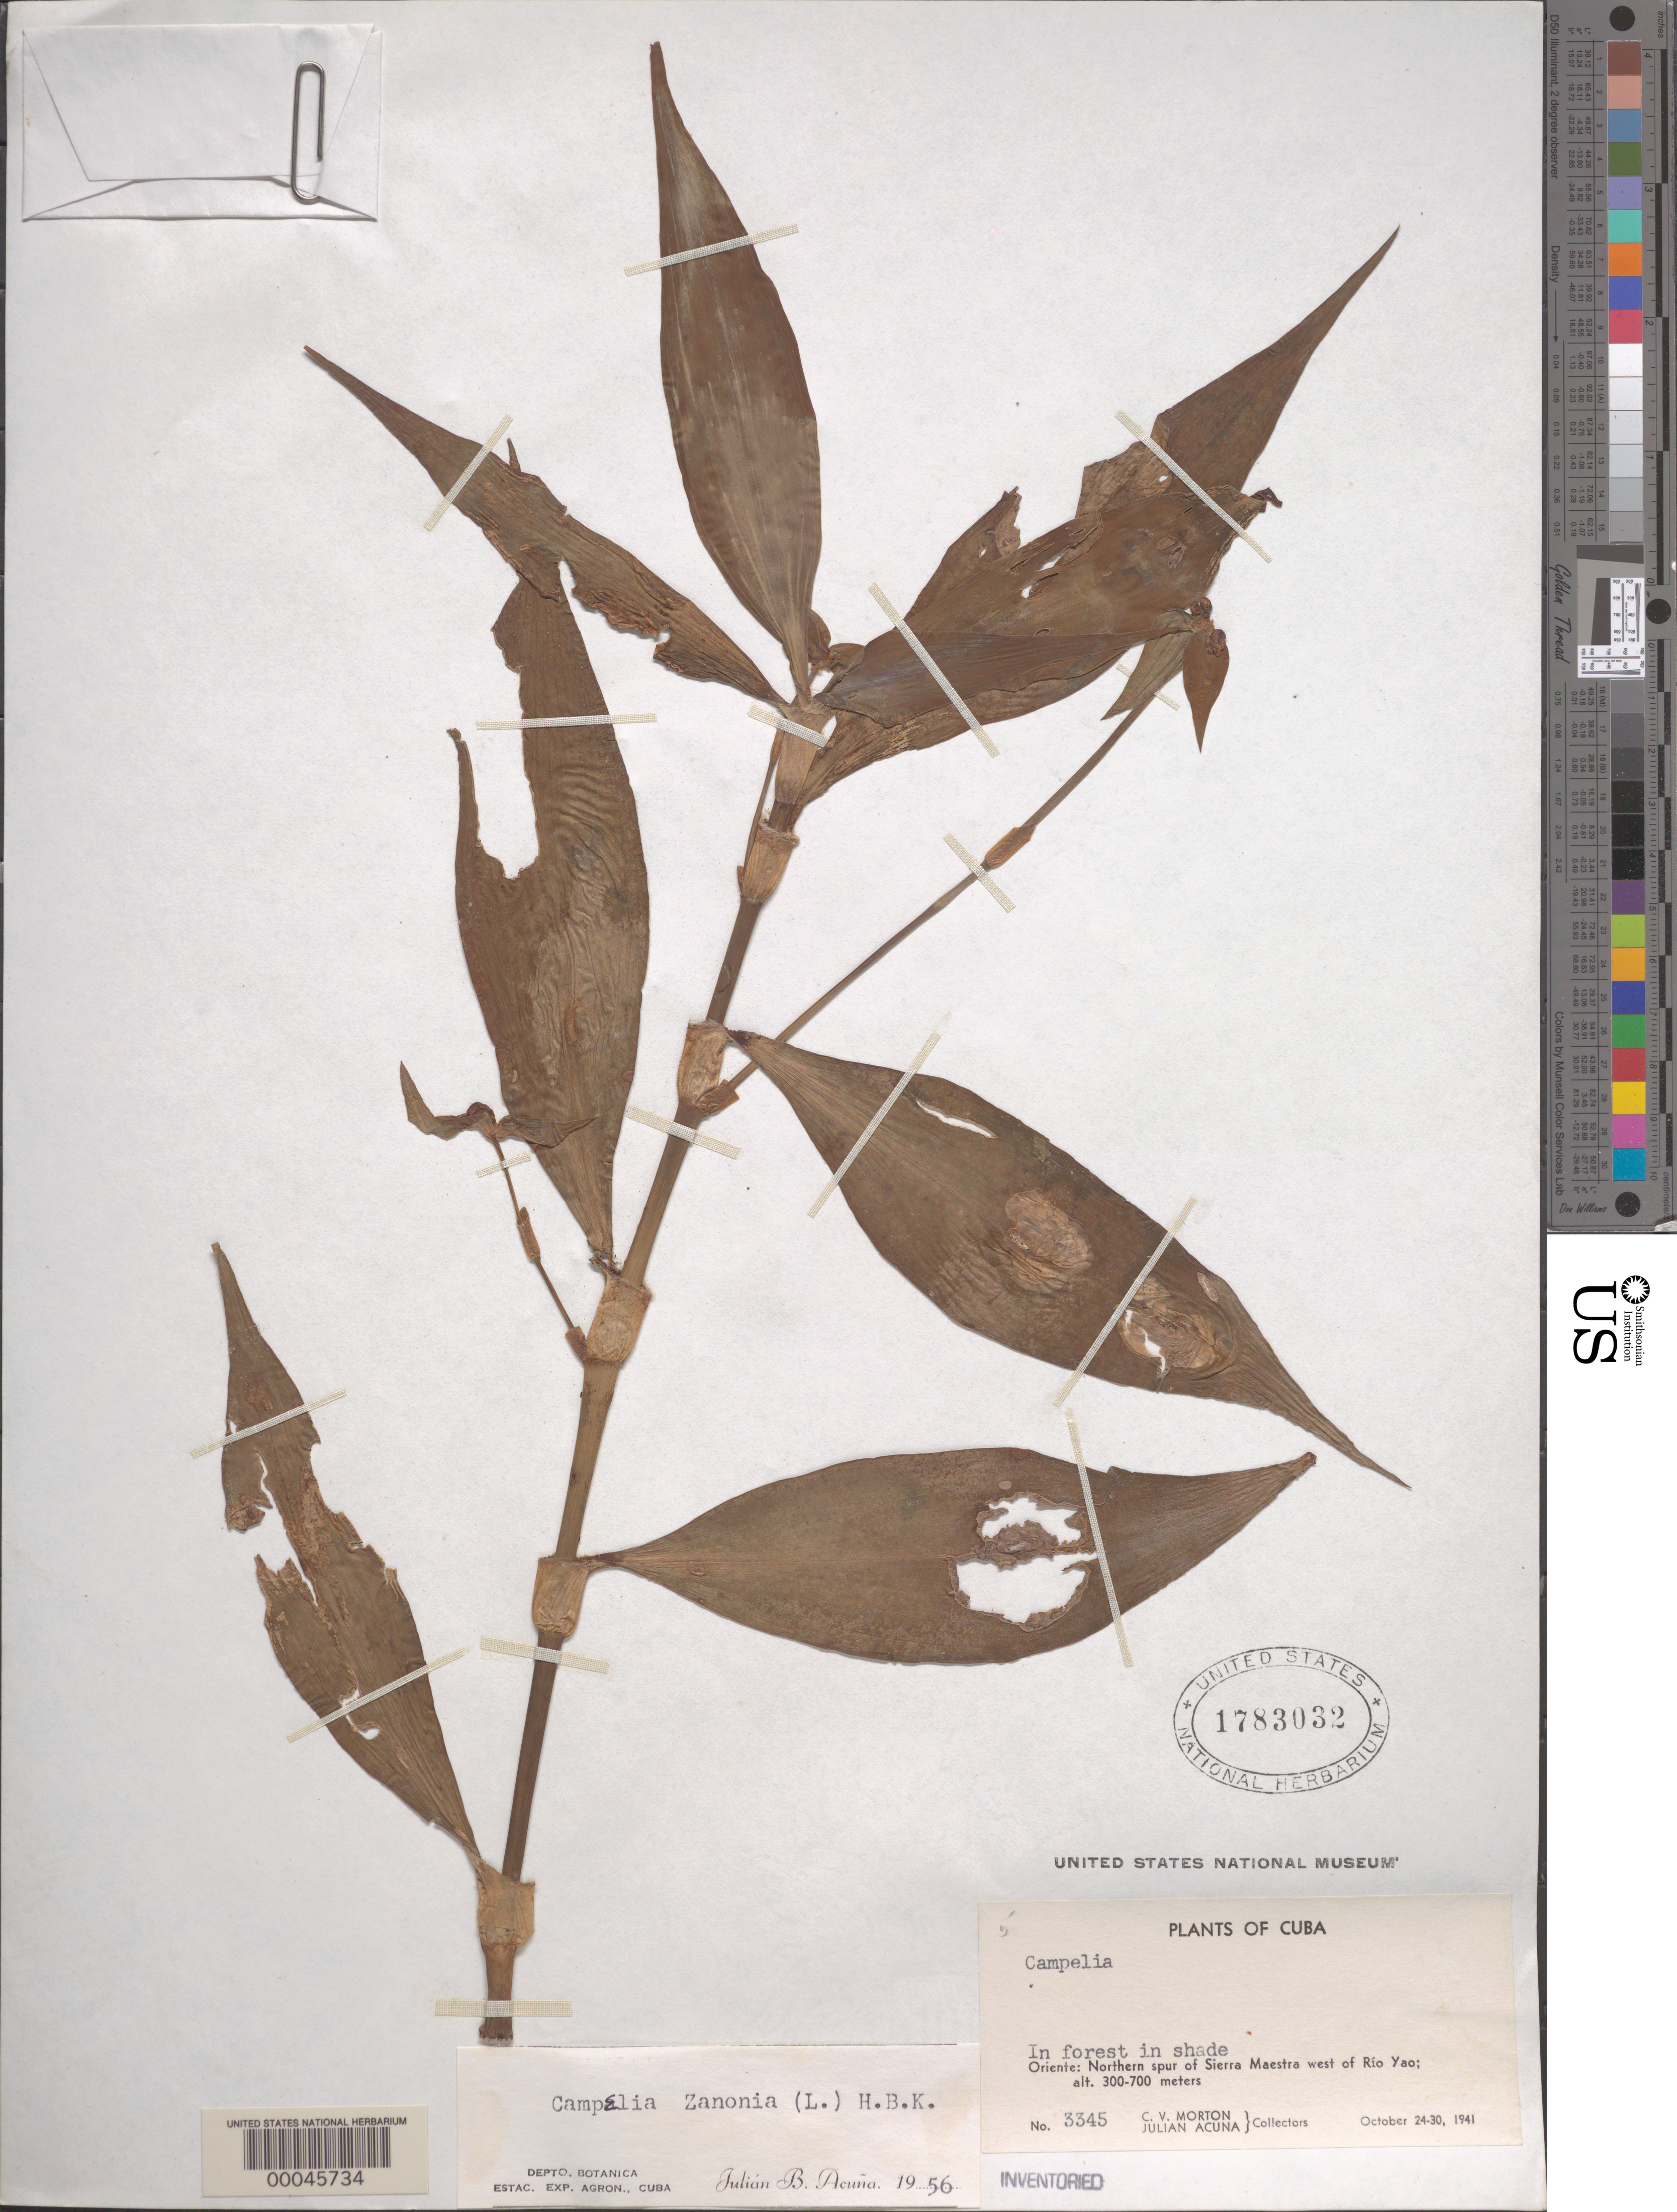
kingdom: Plantae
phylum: Tracheophyta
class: Liliopsida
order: Commelinales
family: Commelinaceae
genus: Tradescantia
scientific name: Tradescantia zanonia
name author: (L.) Sw.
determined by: Acuña, J. B.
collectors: C. V. Morton & J. B. Acuña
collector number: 3345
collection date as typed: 24 Oct 1941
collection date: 1941-10-24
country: Cuba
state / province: Oriente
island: Greater Antilles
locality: Northern spur of sierra maestra, w of rio yao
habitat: Shaded area, forest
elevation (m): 300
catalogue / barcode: US 1783032